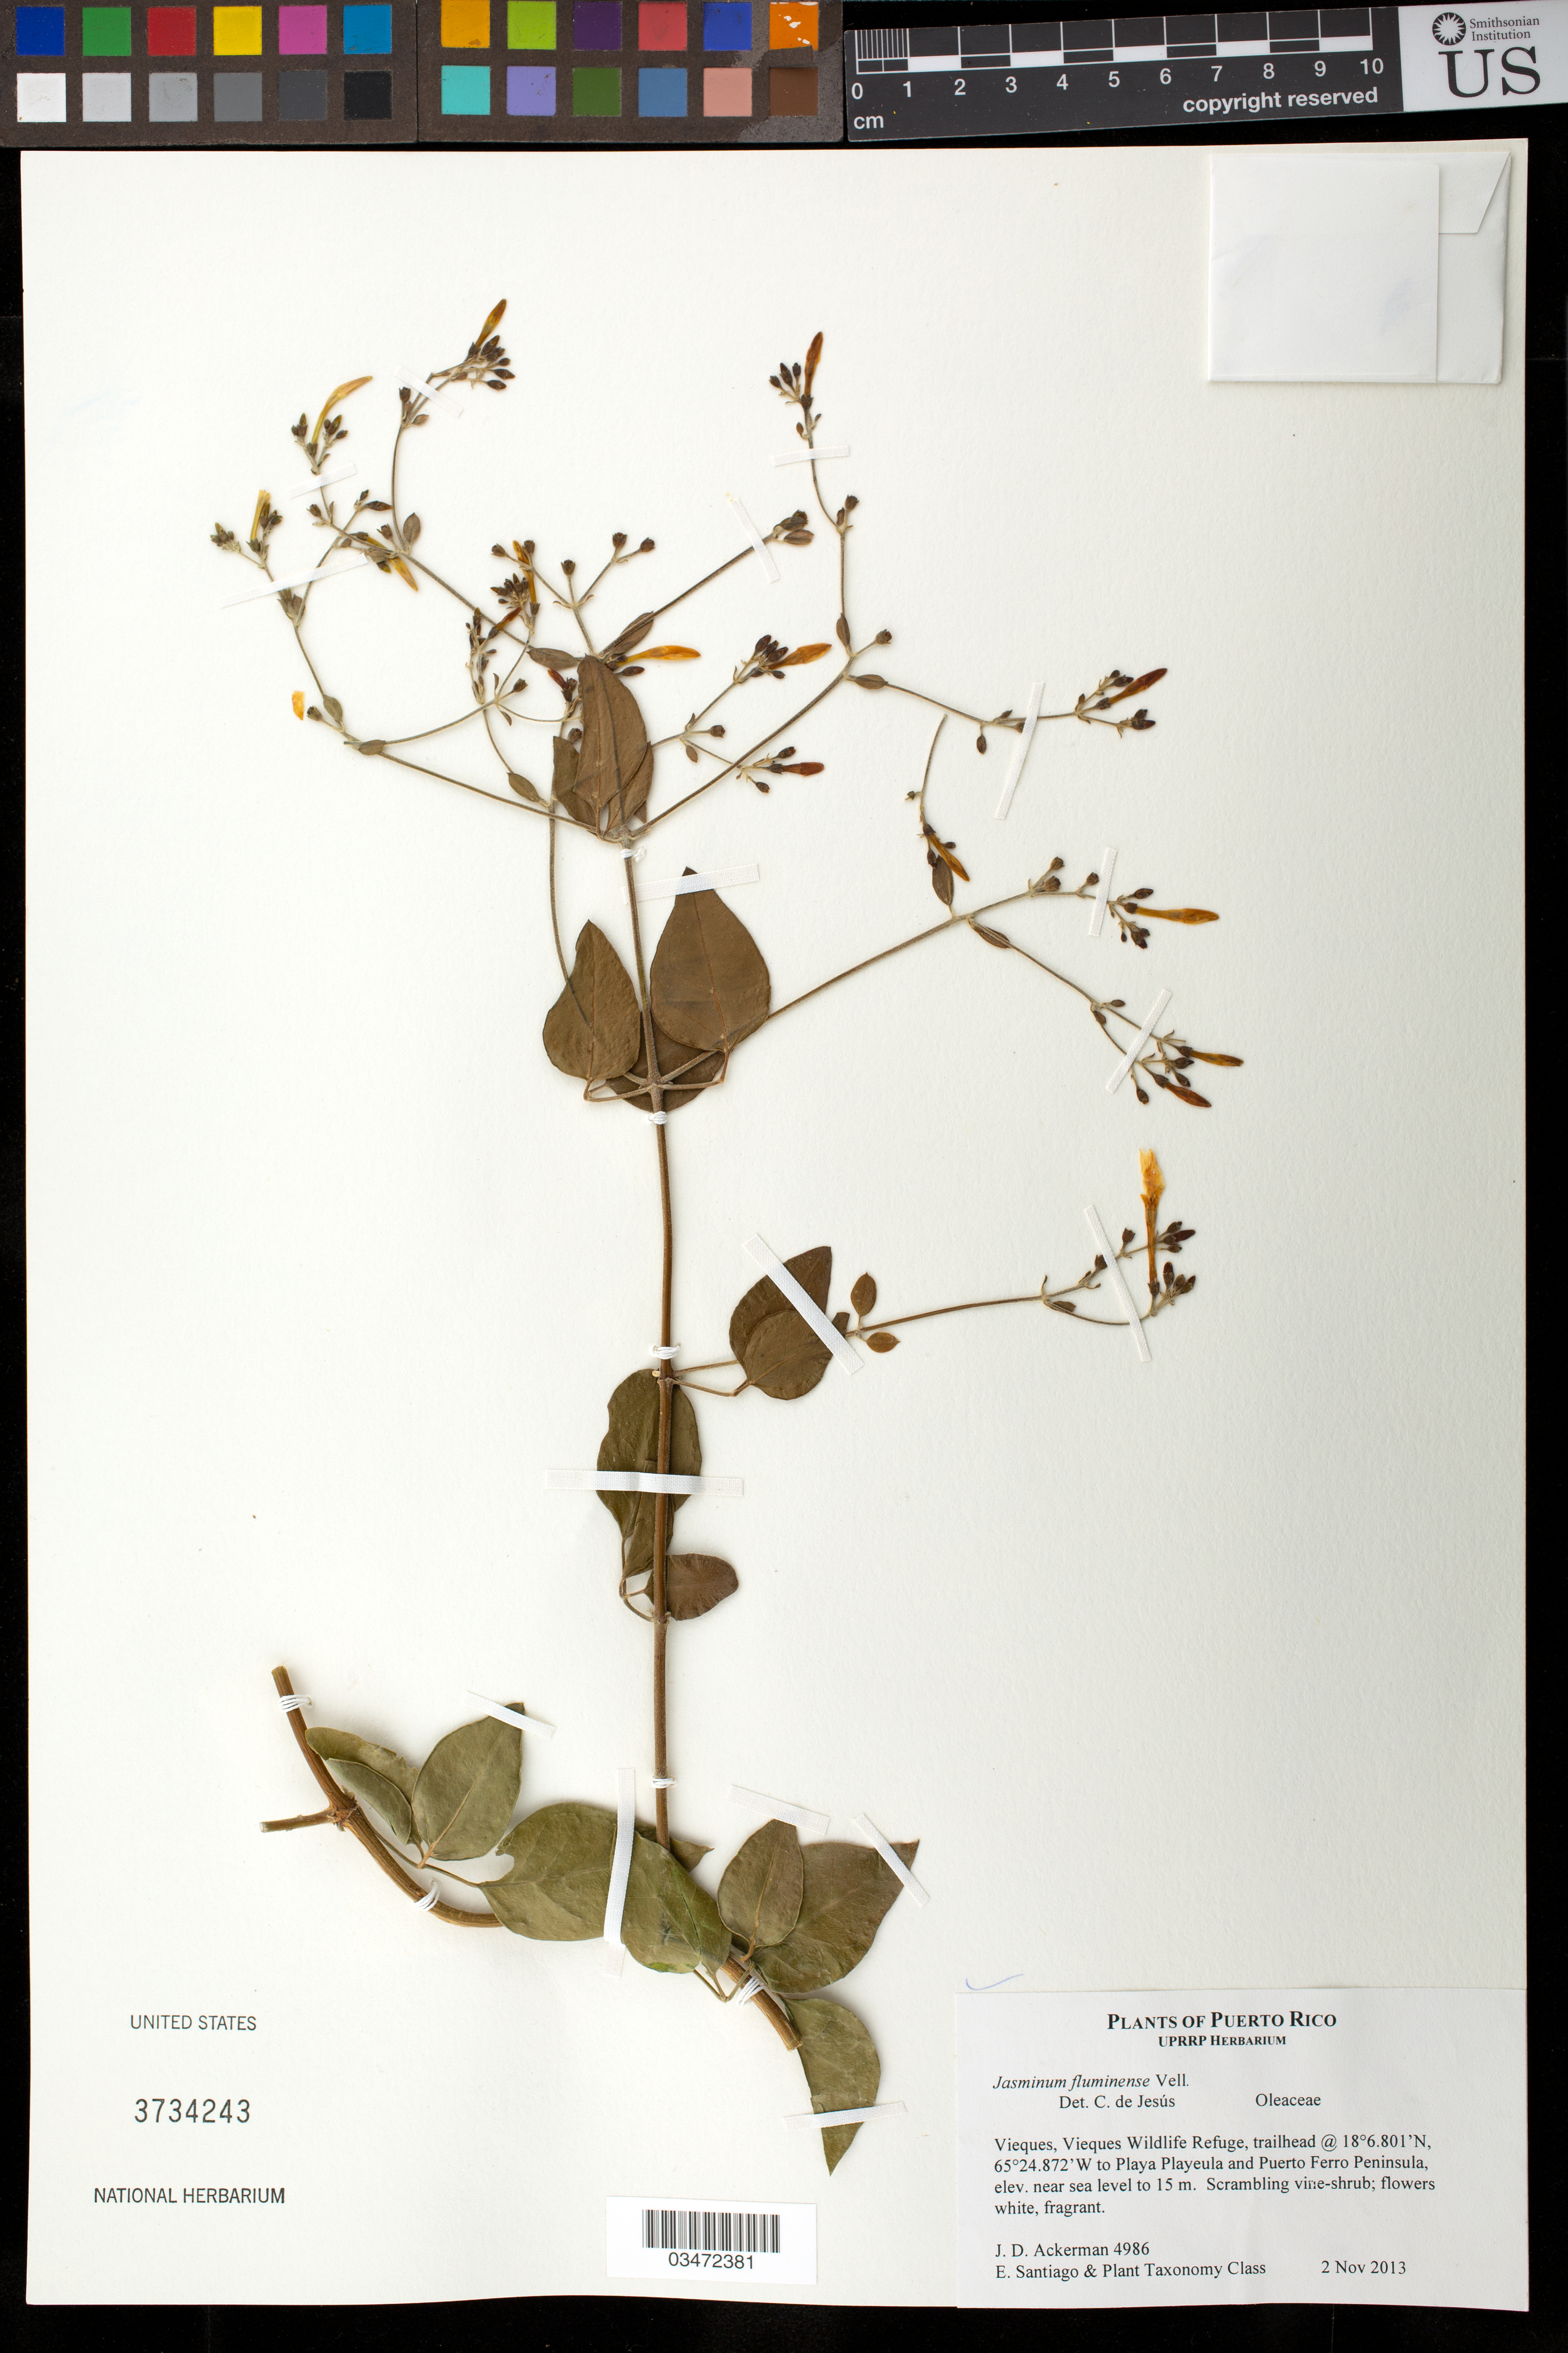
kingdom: Plantae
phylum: Tracheophyta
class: Magnoliopsida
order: Lamiales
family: Oleaceae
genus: Jasminum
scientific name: Jasminum fluminense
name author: Vell.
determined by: de Jesus, C.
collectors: J. D. Ackerman, E. Santiago & UPR Plant Taxonomy Class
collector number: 4986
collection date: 2013-11-02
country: Puerto Rico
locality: Vieques, Vieques Wildlife Refuge, trailhead to Playa Playeula and Puerto Ferro Peninsula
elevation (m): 0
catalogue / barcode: US 3734243